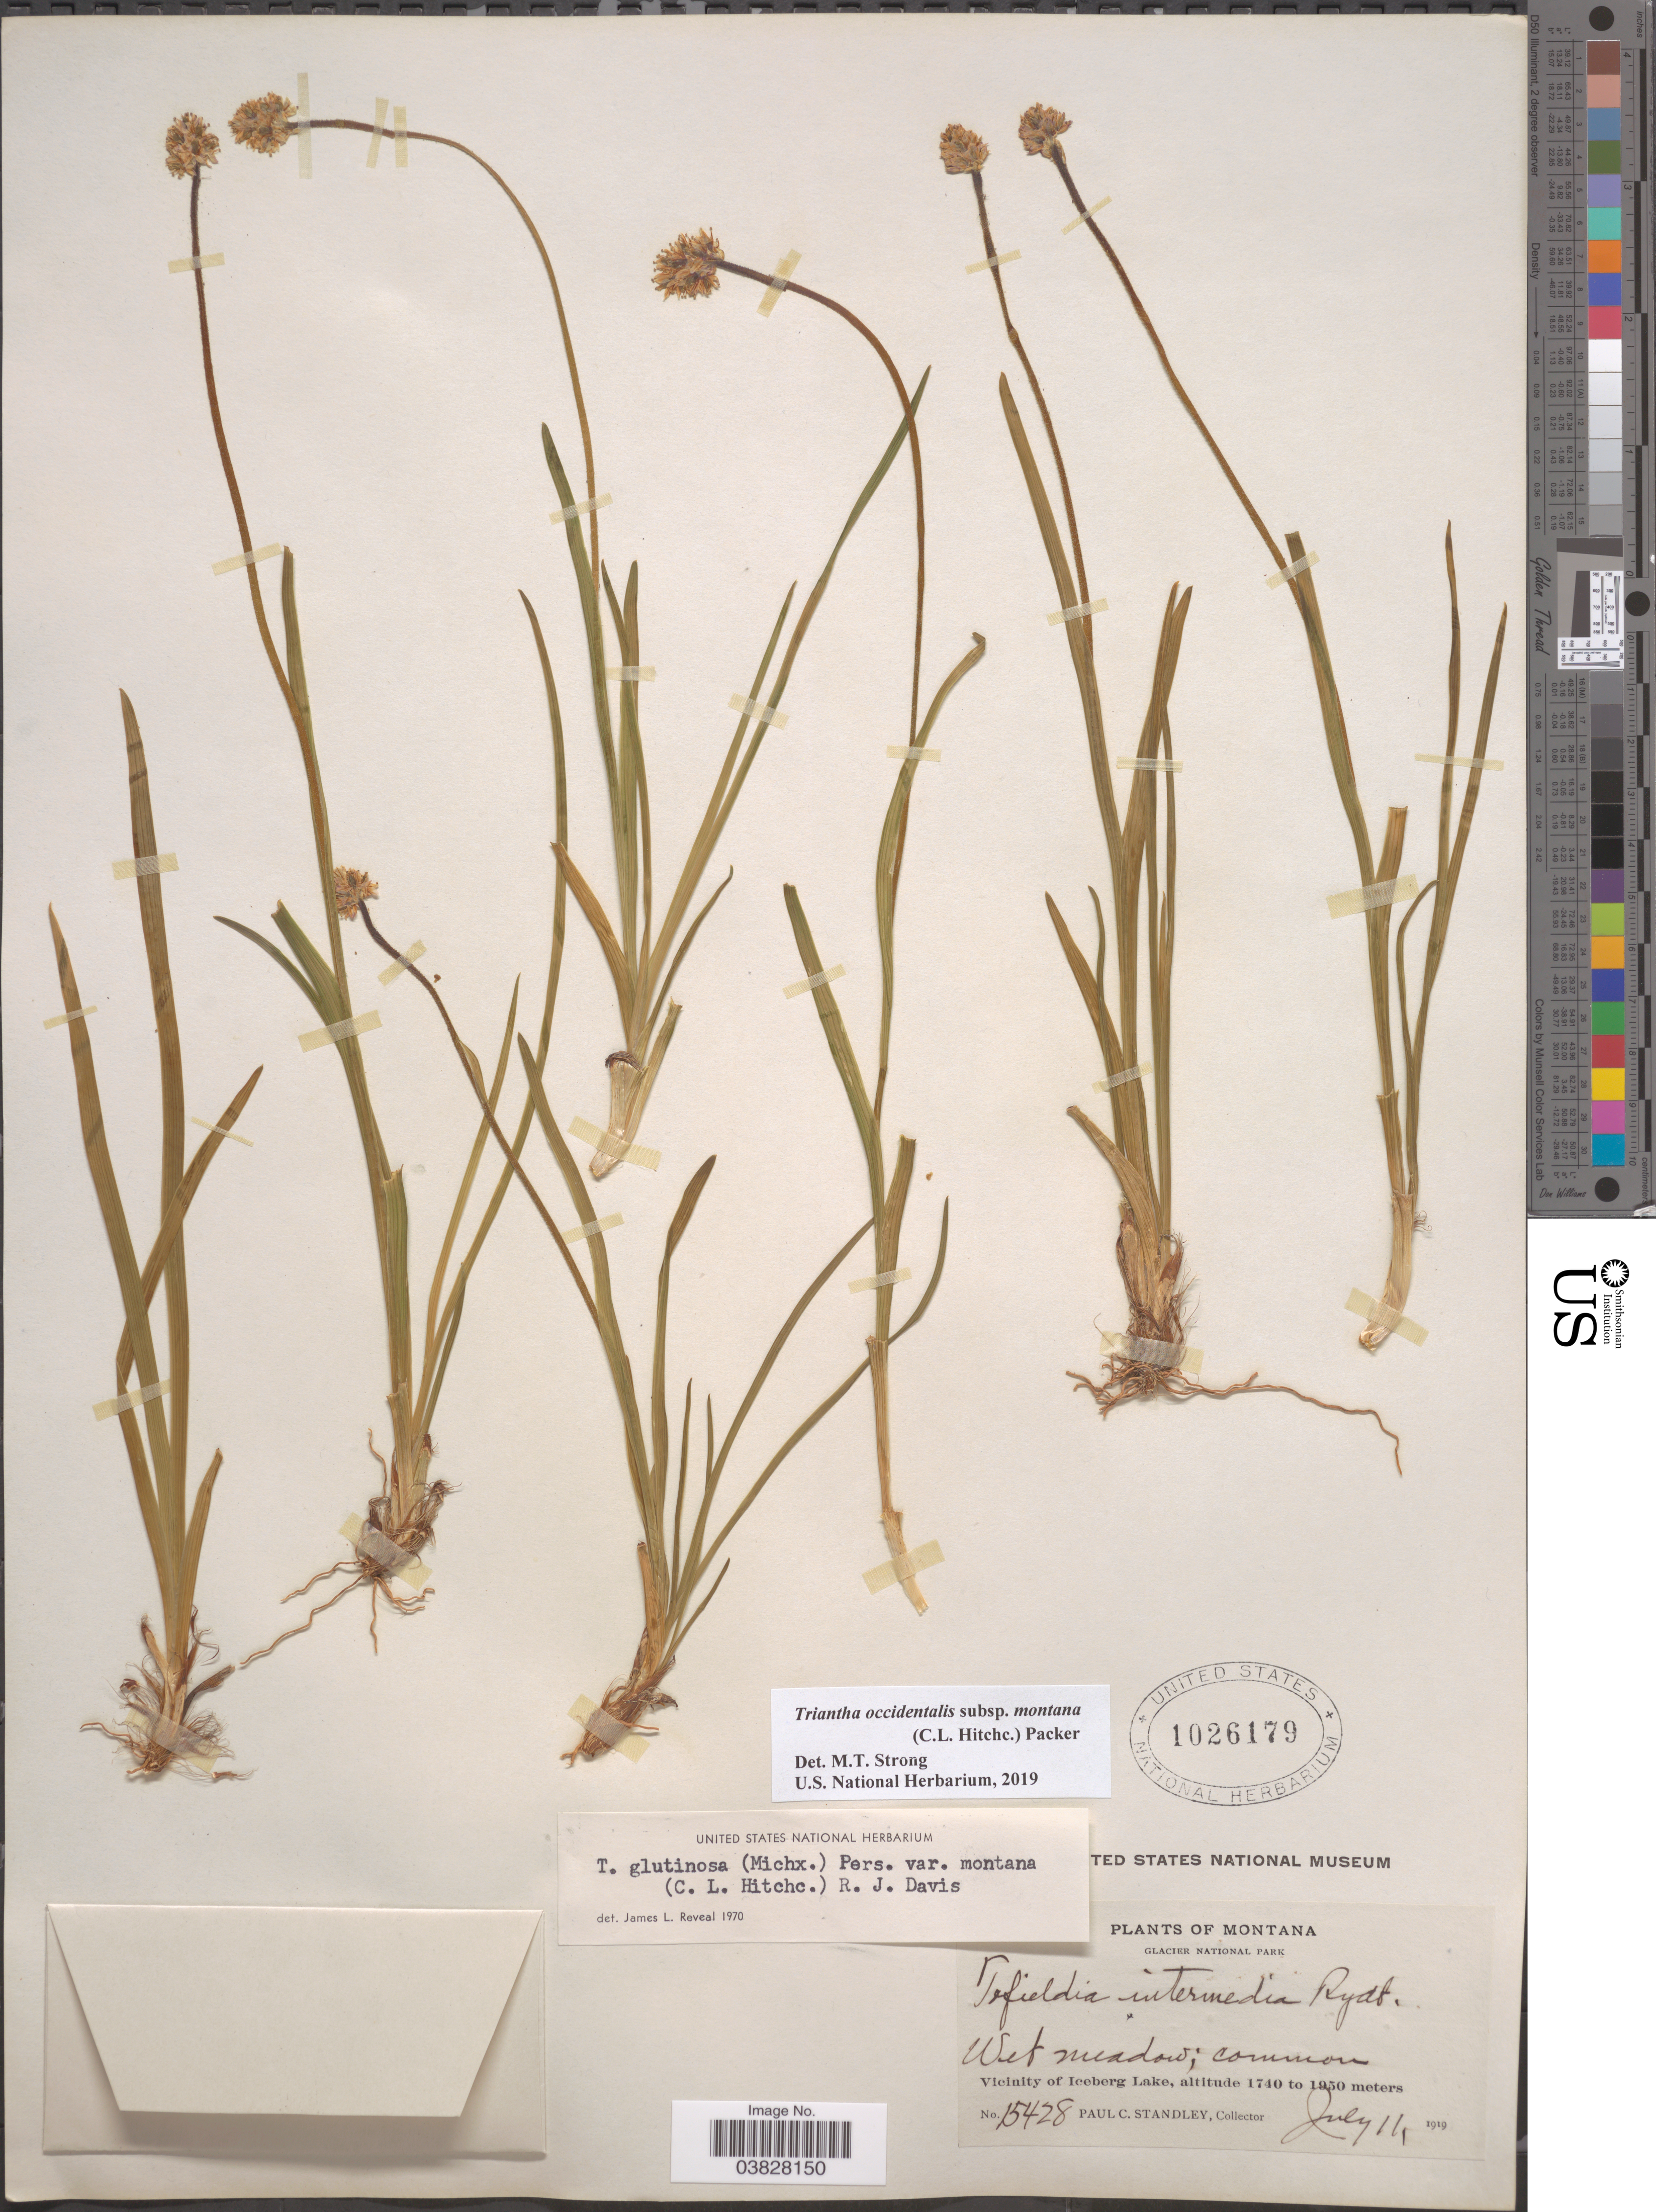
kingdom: Plantae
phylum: Tracheophyta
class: Liliopsida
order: Alismatales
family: Tofieldiaceae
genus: Triantha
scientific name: Triantha occidentalis subsp. montana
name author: (C.L. Hitchc.) Packer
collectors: P. C. Standley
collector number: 15428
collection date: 1919-07-11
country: United States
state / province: Montana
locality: Glacier National Park. Vicinity of Iceberg Lake.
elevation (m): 1740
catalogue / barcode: US 1026179